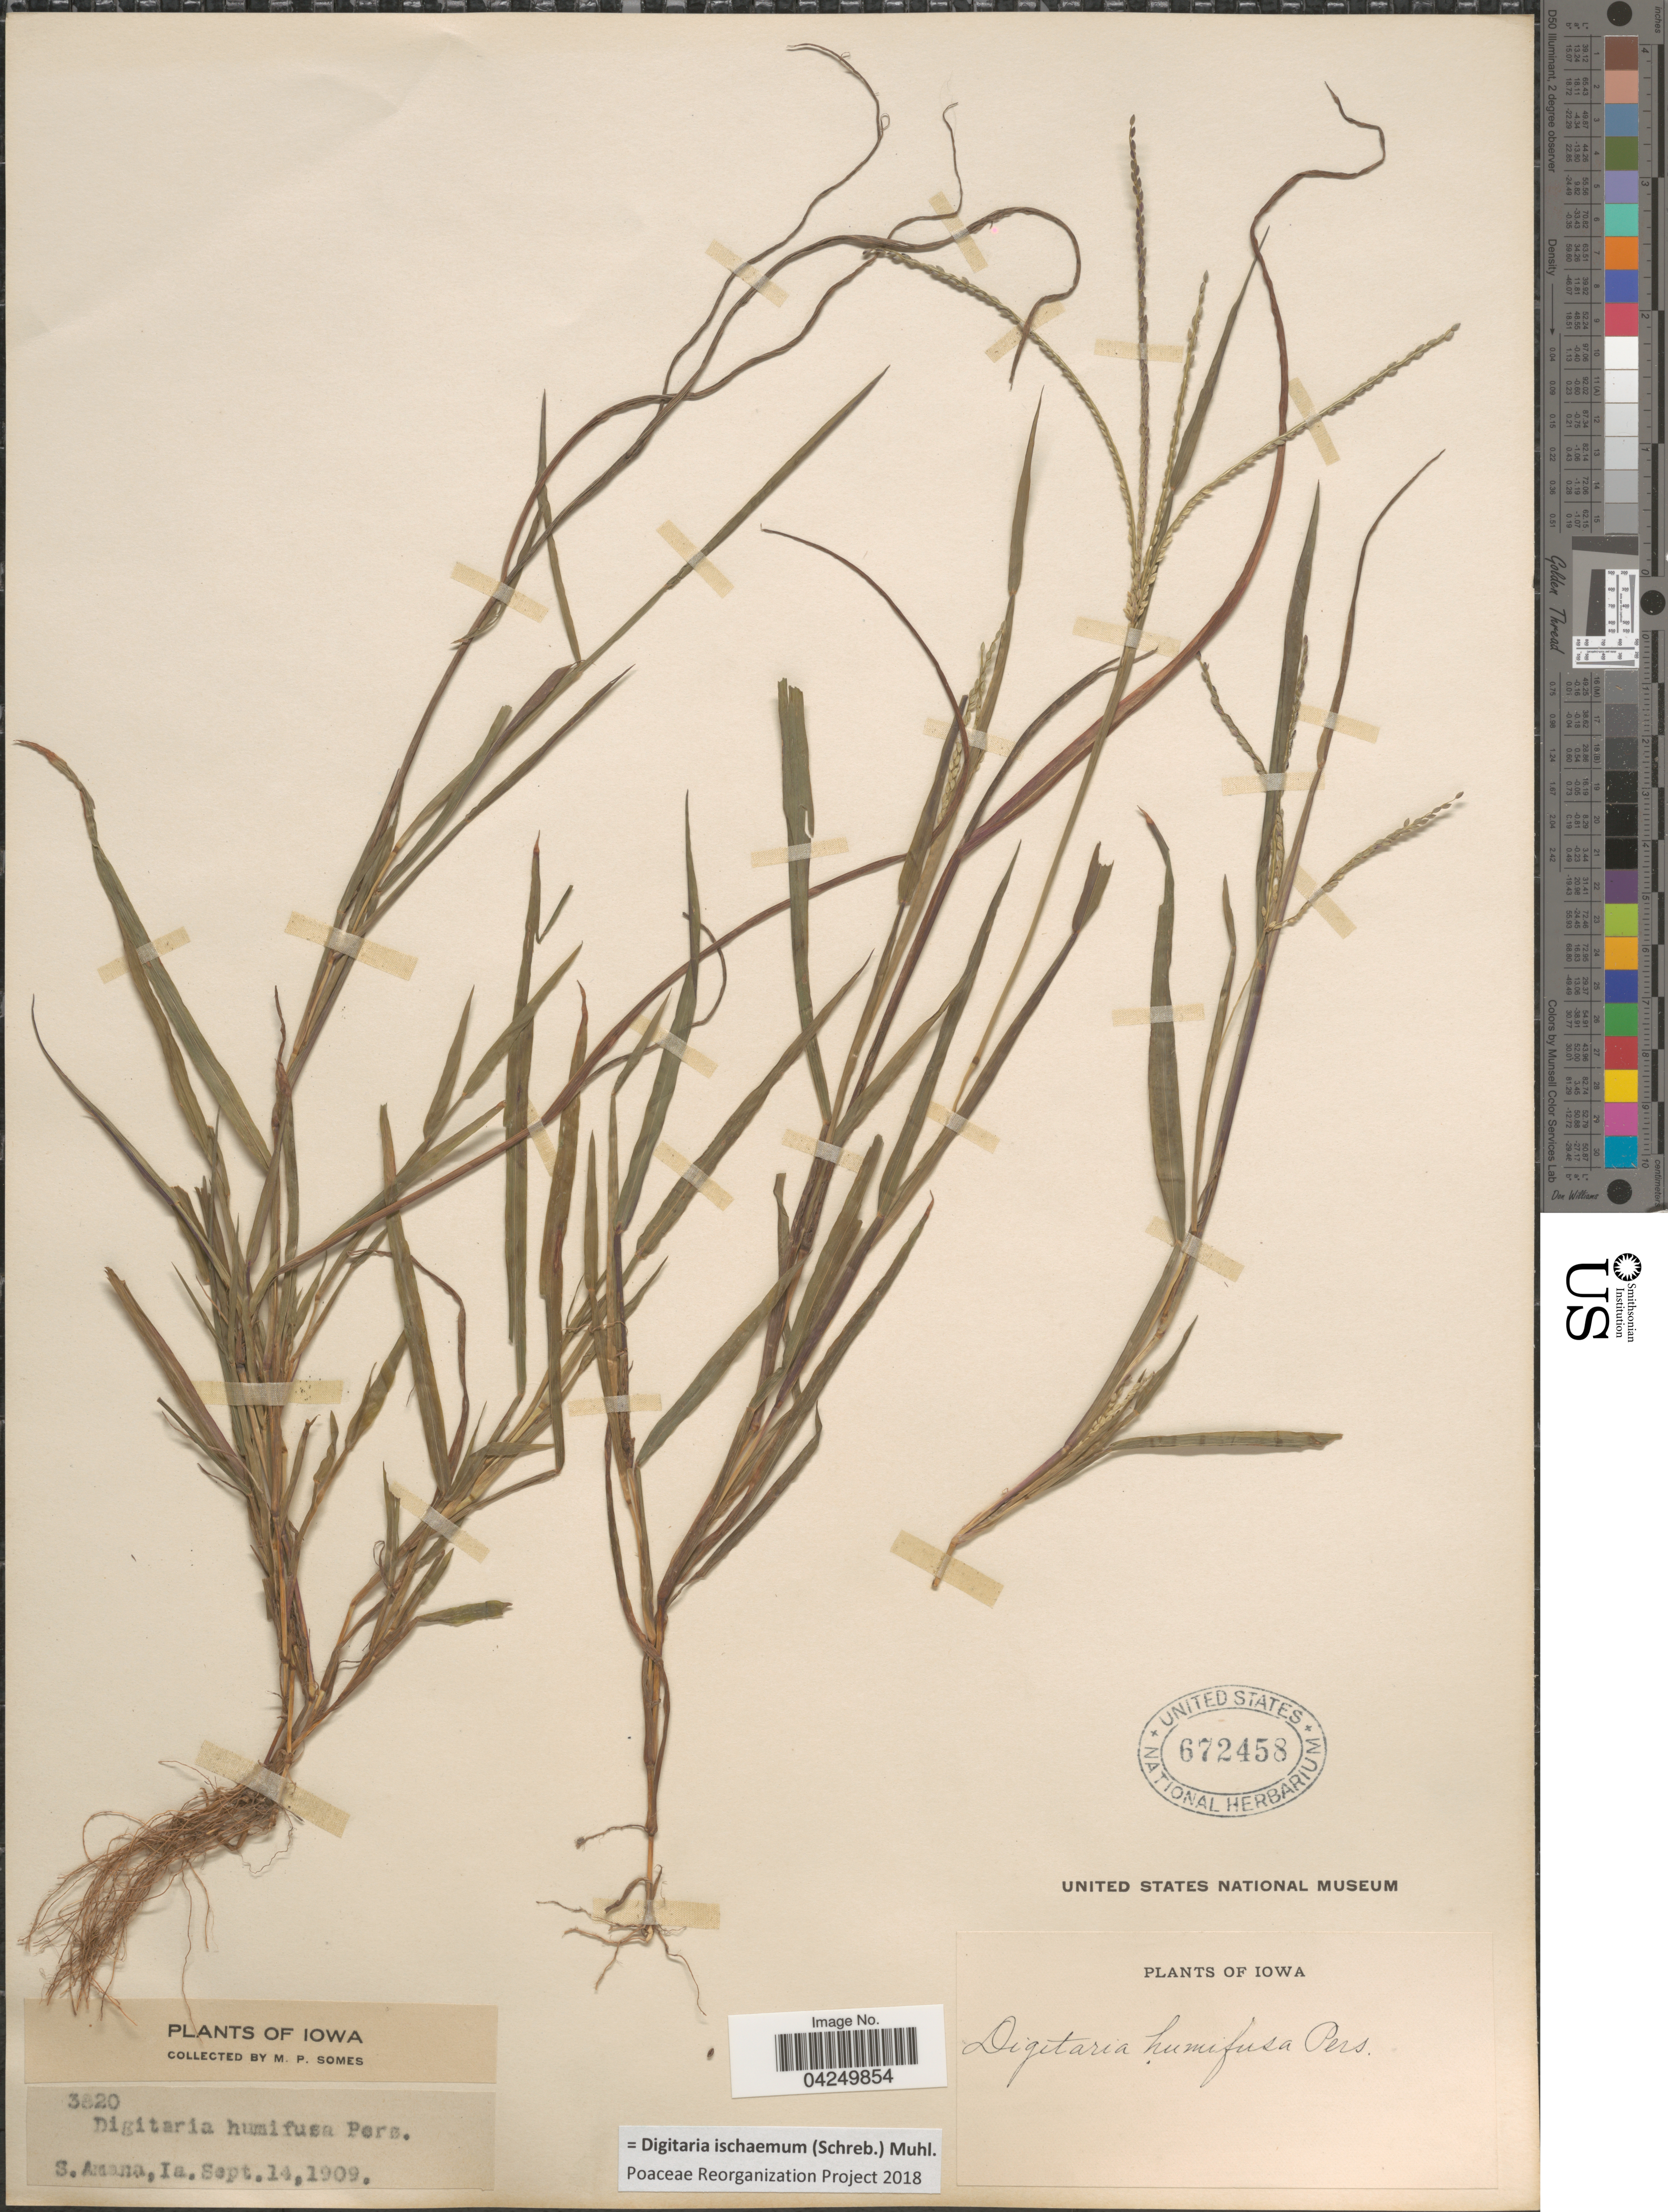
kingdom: Plantae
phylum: Tracheophyta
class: Liliopsida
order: Poales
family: Poaceae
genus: Digitaria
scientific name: Digitaria ischaemum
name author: (Schreber) Schreber ex Muhl.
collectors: M. Somes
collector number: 3820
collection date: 1909-09-14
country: United States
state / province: Iowa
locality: S. Amana.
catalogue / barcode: US 672458